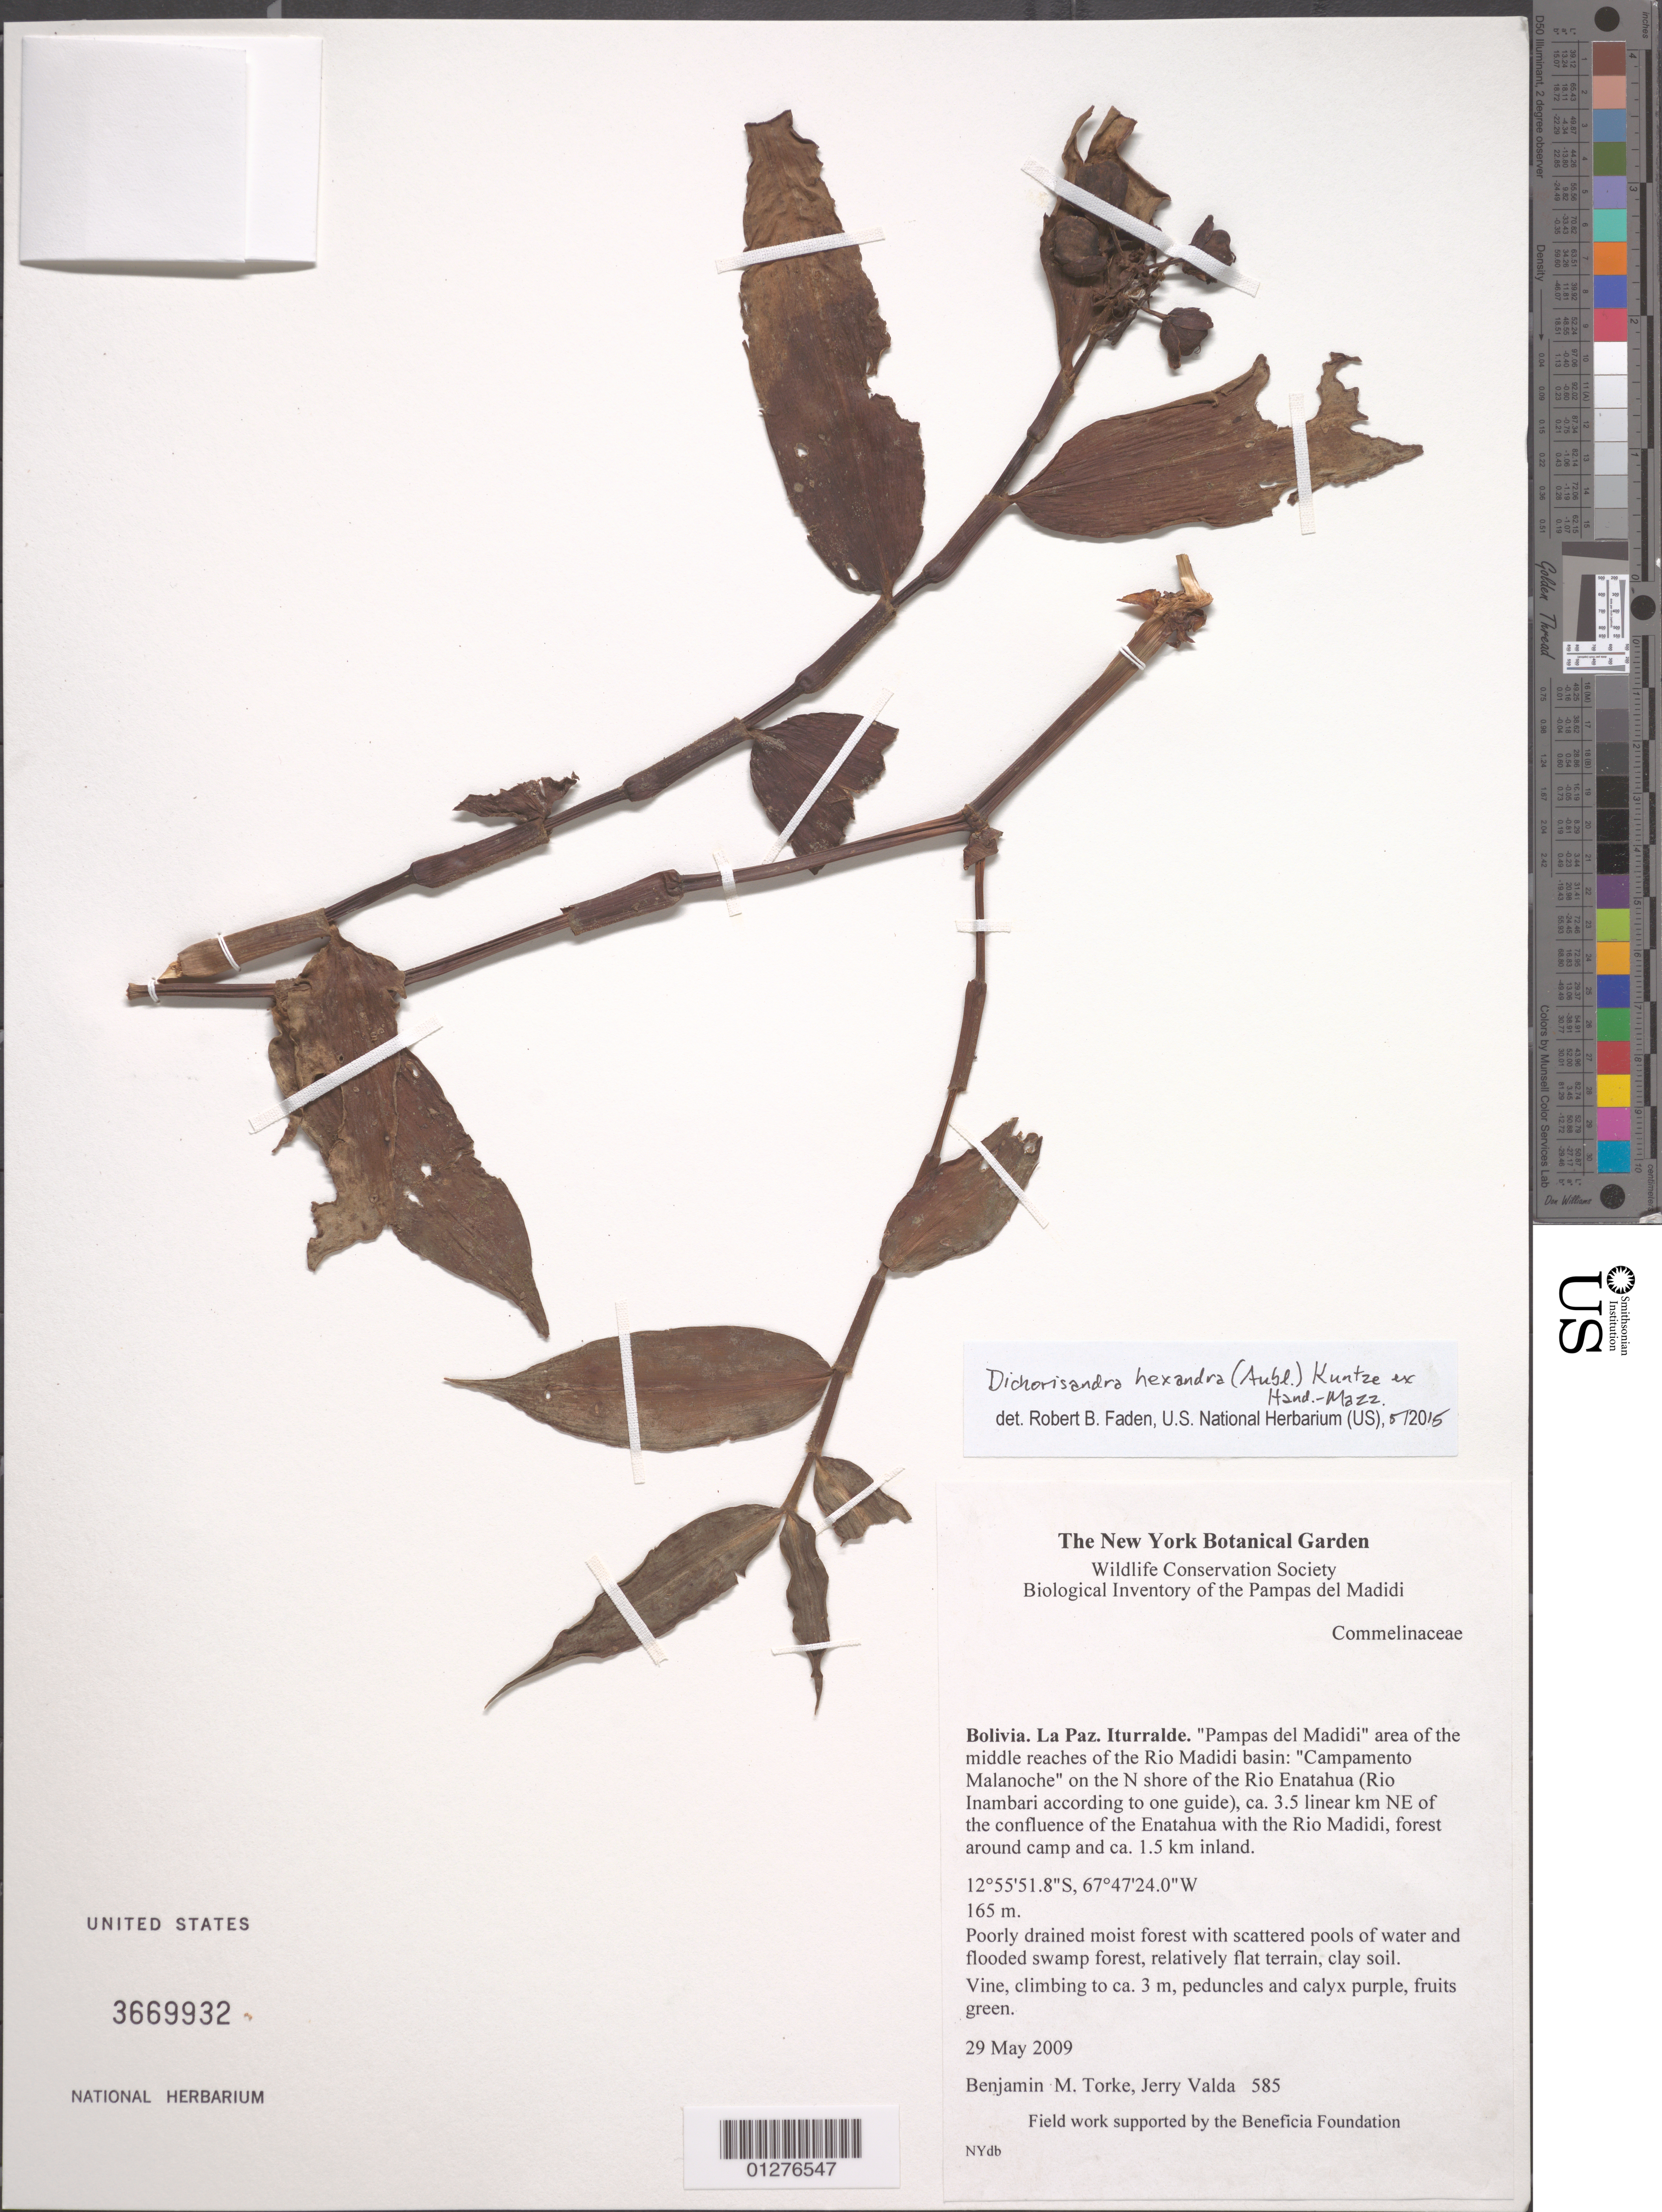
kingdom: Plantae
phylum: Tracheophyta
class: Liliopsida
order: Commelinales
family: Commelinaceae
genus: Dichorisandra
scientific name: Dichorisandra hexandra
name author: (Aubl.) Standl.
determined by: Faden, Robert B., (US), Smithsonian Institution - National Museum of Natural History (UNITED STATES)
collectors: B. Torke & J. Valda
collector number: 585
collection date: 2009-05-29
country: Bolivia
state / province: La Páz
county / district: Iturralde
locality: "Pampas del Madidi" area of the middle reaches of the Rio Madidi basin: "Campamento Malanoche" on the N shore of the Rio Enatahua (Rio Imanbari according to one guide), ca. 3.5 linear km NE of the confluene of the Enatahua with the Rio Madidi, forest around camp and ca. 1.5 km inland.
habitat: Poorly draines moist forest with scattered pools of water and flooded swamp forest, relatively flat terrain, clay soil.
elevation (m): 165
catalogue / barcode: US 3669932